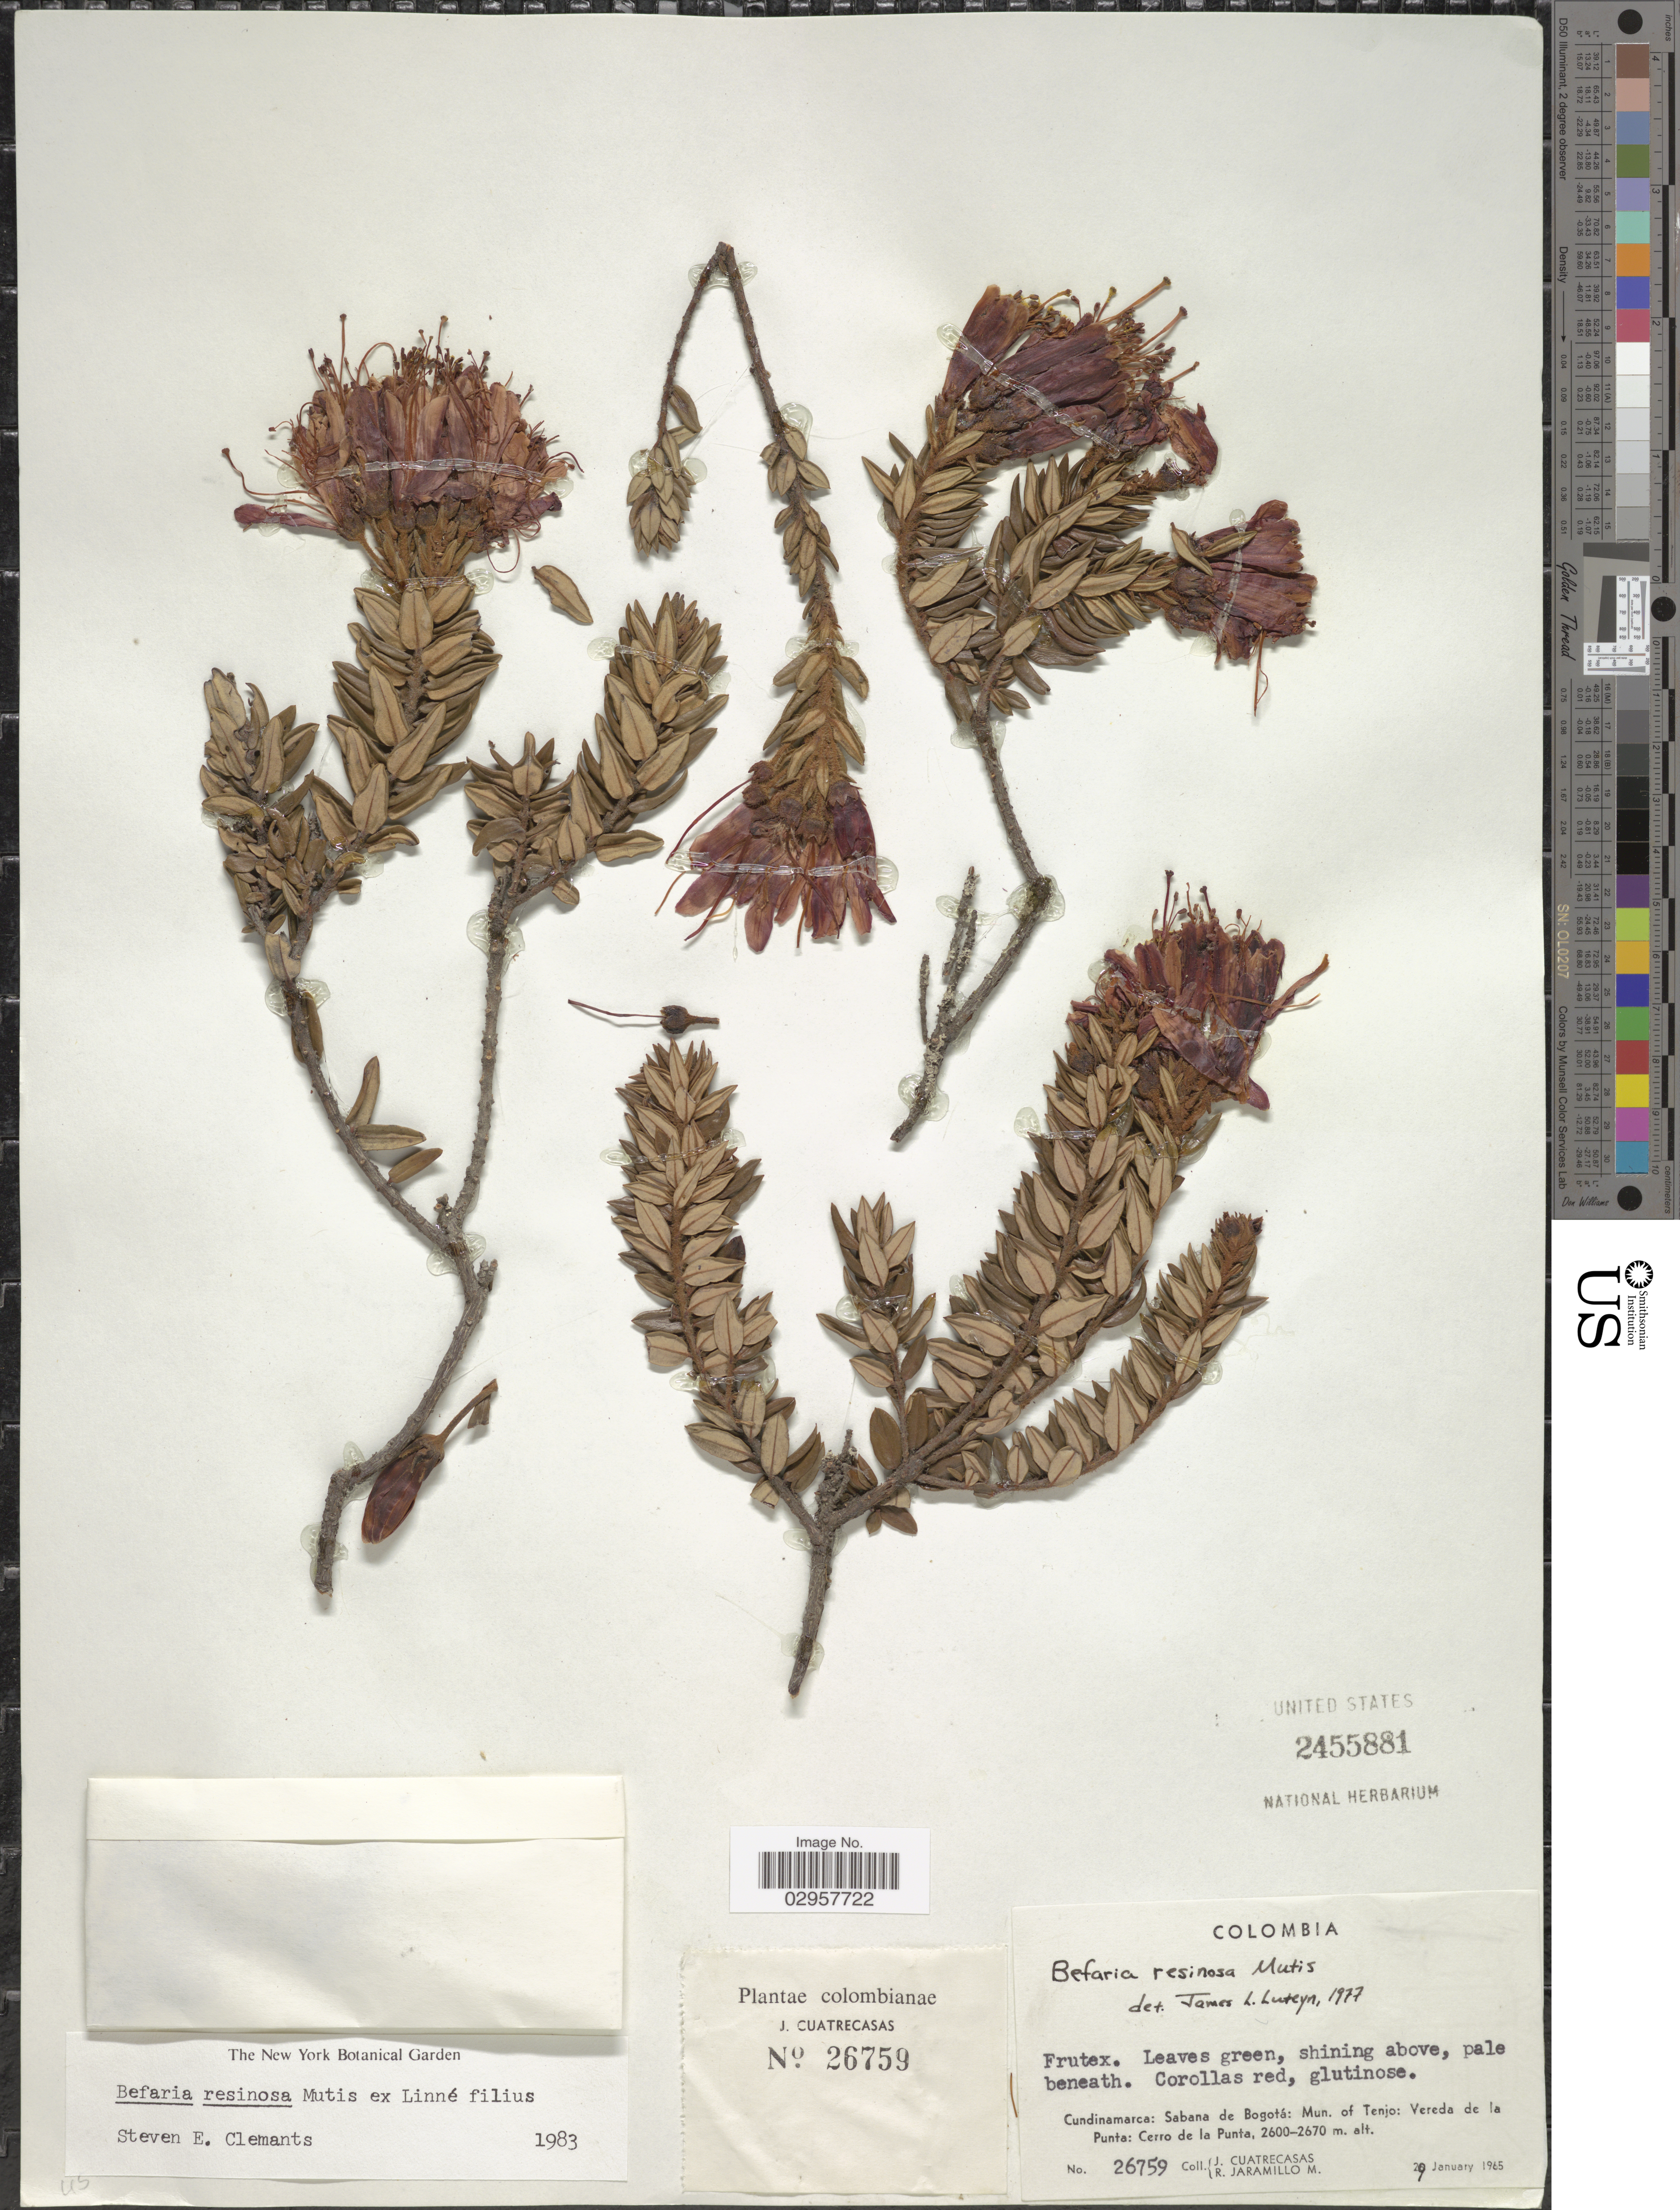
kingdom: Plantae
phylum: Tracheophyta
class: Magnoliopsida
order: Ericales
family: Ericaceae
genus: Befaria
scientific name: Befaria resinosa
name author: Mutis ex L. f.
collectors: J. Cuatrecasas & R. Jaramillo M.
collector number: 26759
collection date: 1965-01-29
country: Colombia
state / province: Cundinamarca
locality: Sabana de Bogotá: mun. of Tenjo: Vereda de la Punta: Cerro de la Punta.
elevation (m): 2600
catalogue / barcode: US 2455881